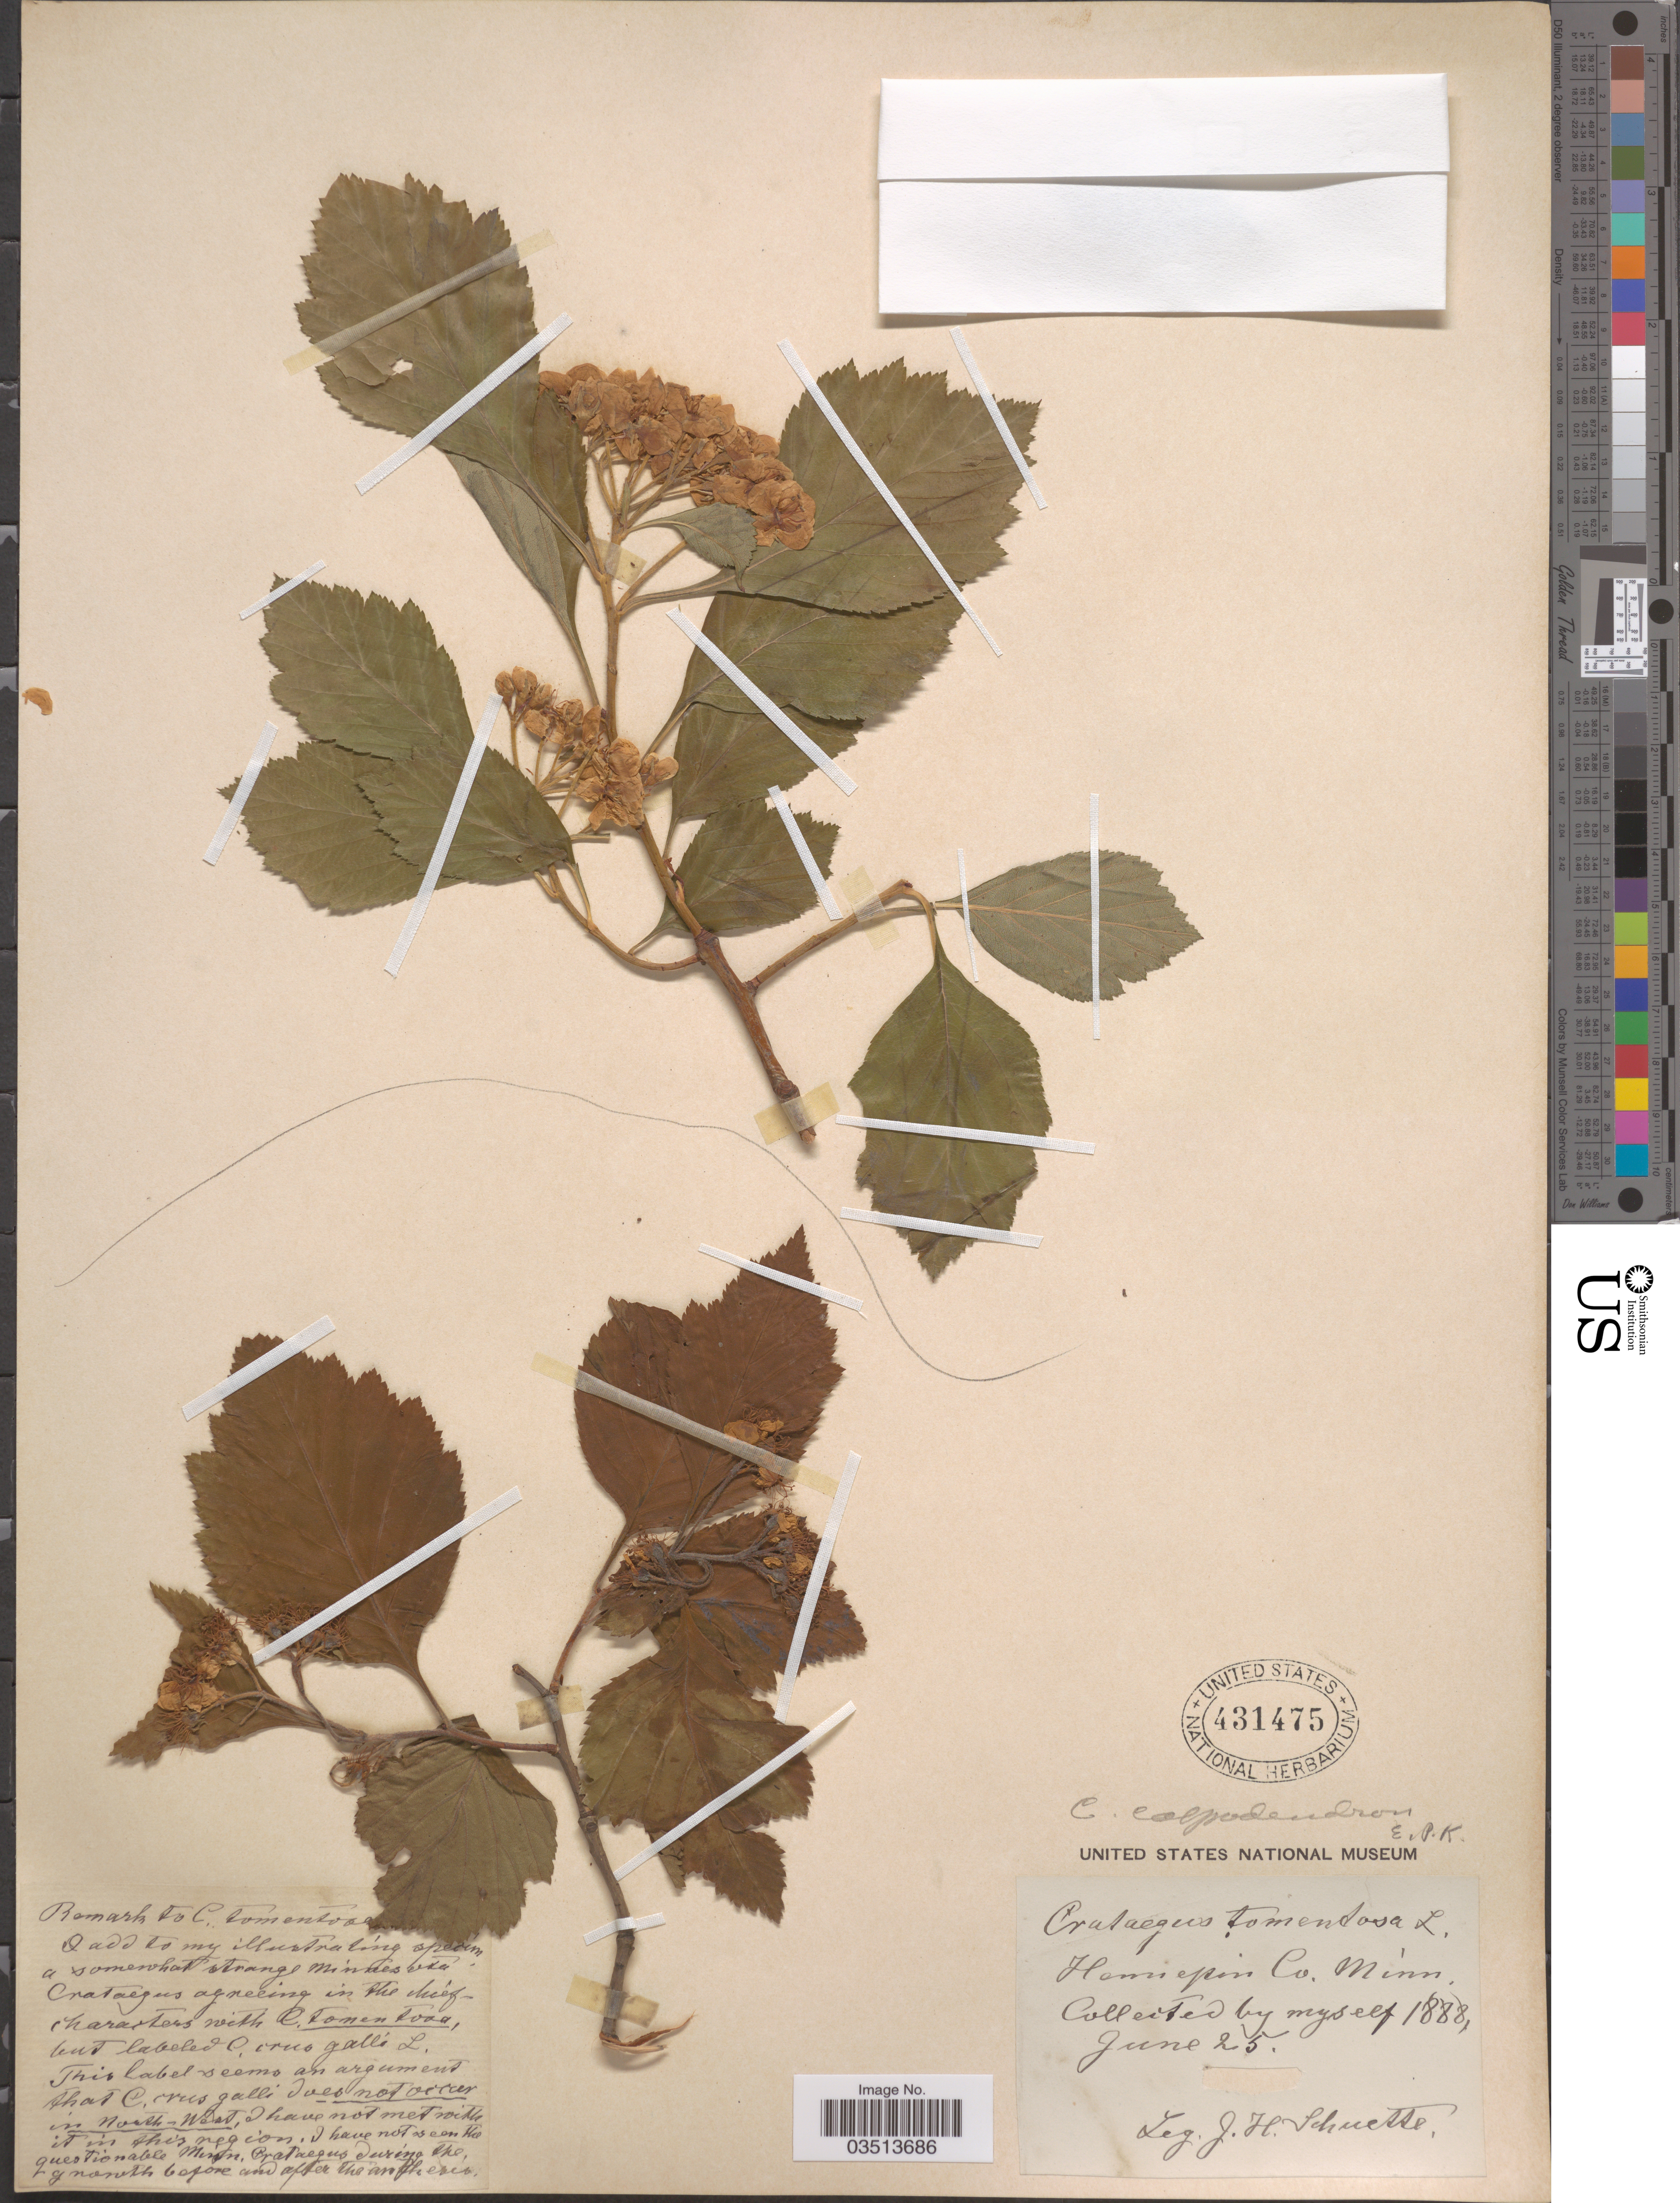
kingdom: Plantae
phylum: Tracheophyta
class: Magnoliopsida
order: Rosales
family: Rosaceae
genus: Crataegus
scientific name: Crataegus calpodendron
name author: (Ehrh.) Medik.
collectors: J. H. Schuette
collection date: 1888-06-25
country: United States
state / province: Minnesota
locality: Hennepin Co.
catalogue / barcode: US 431475